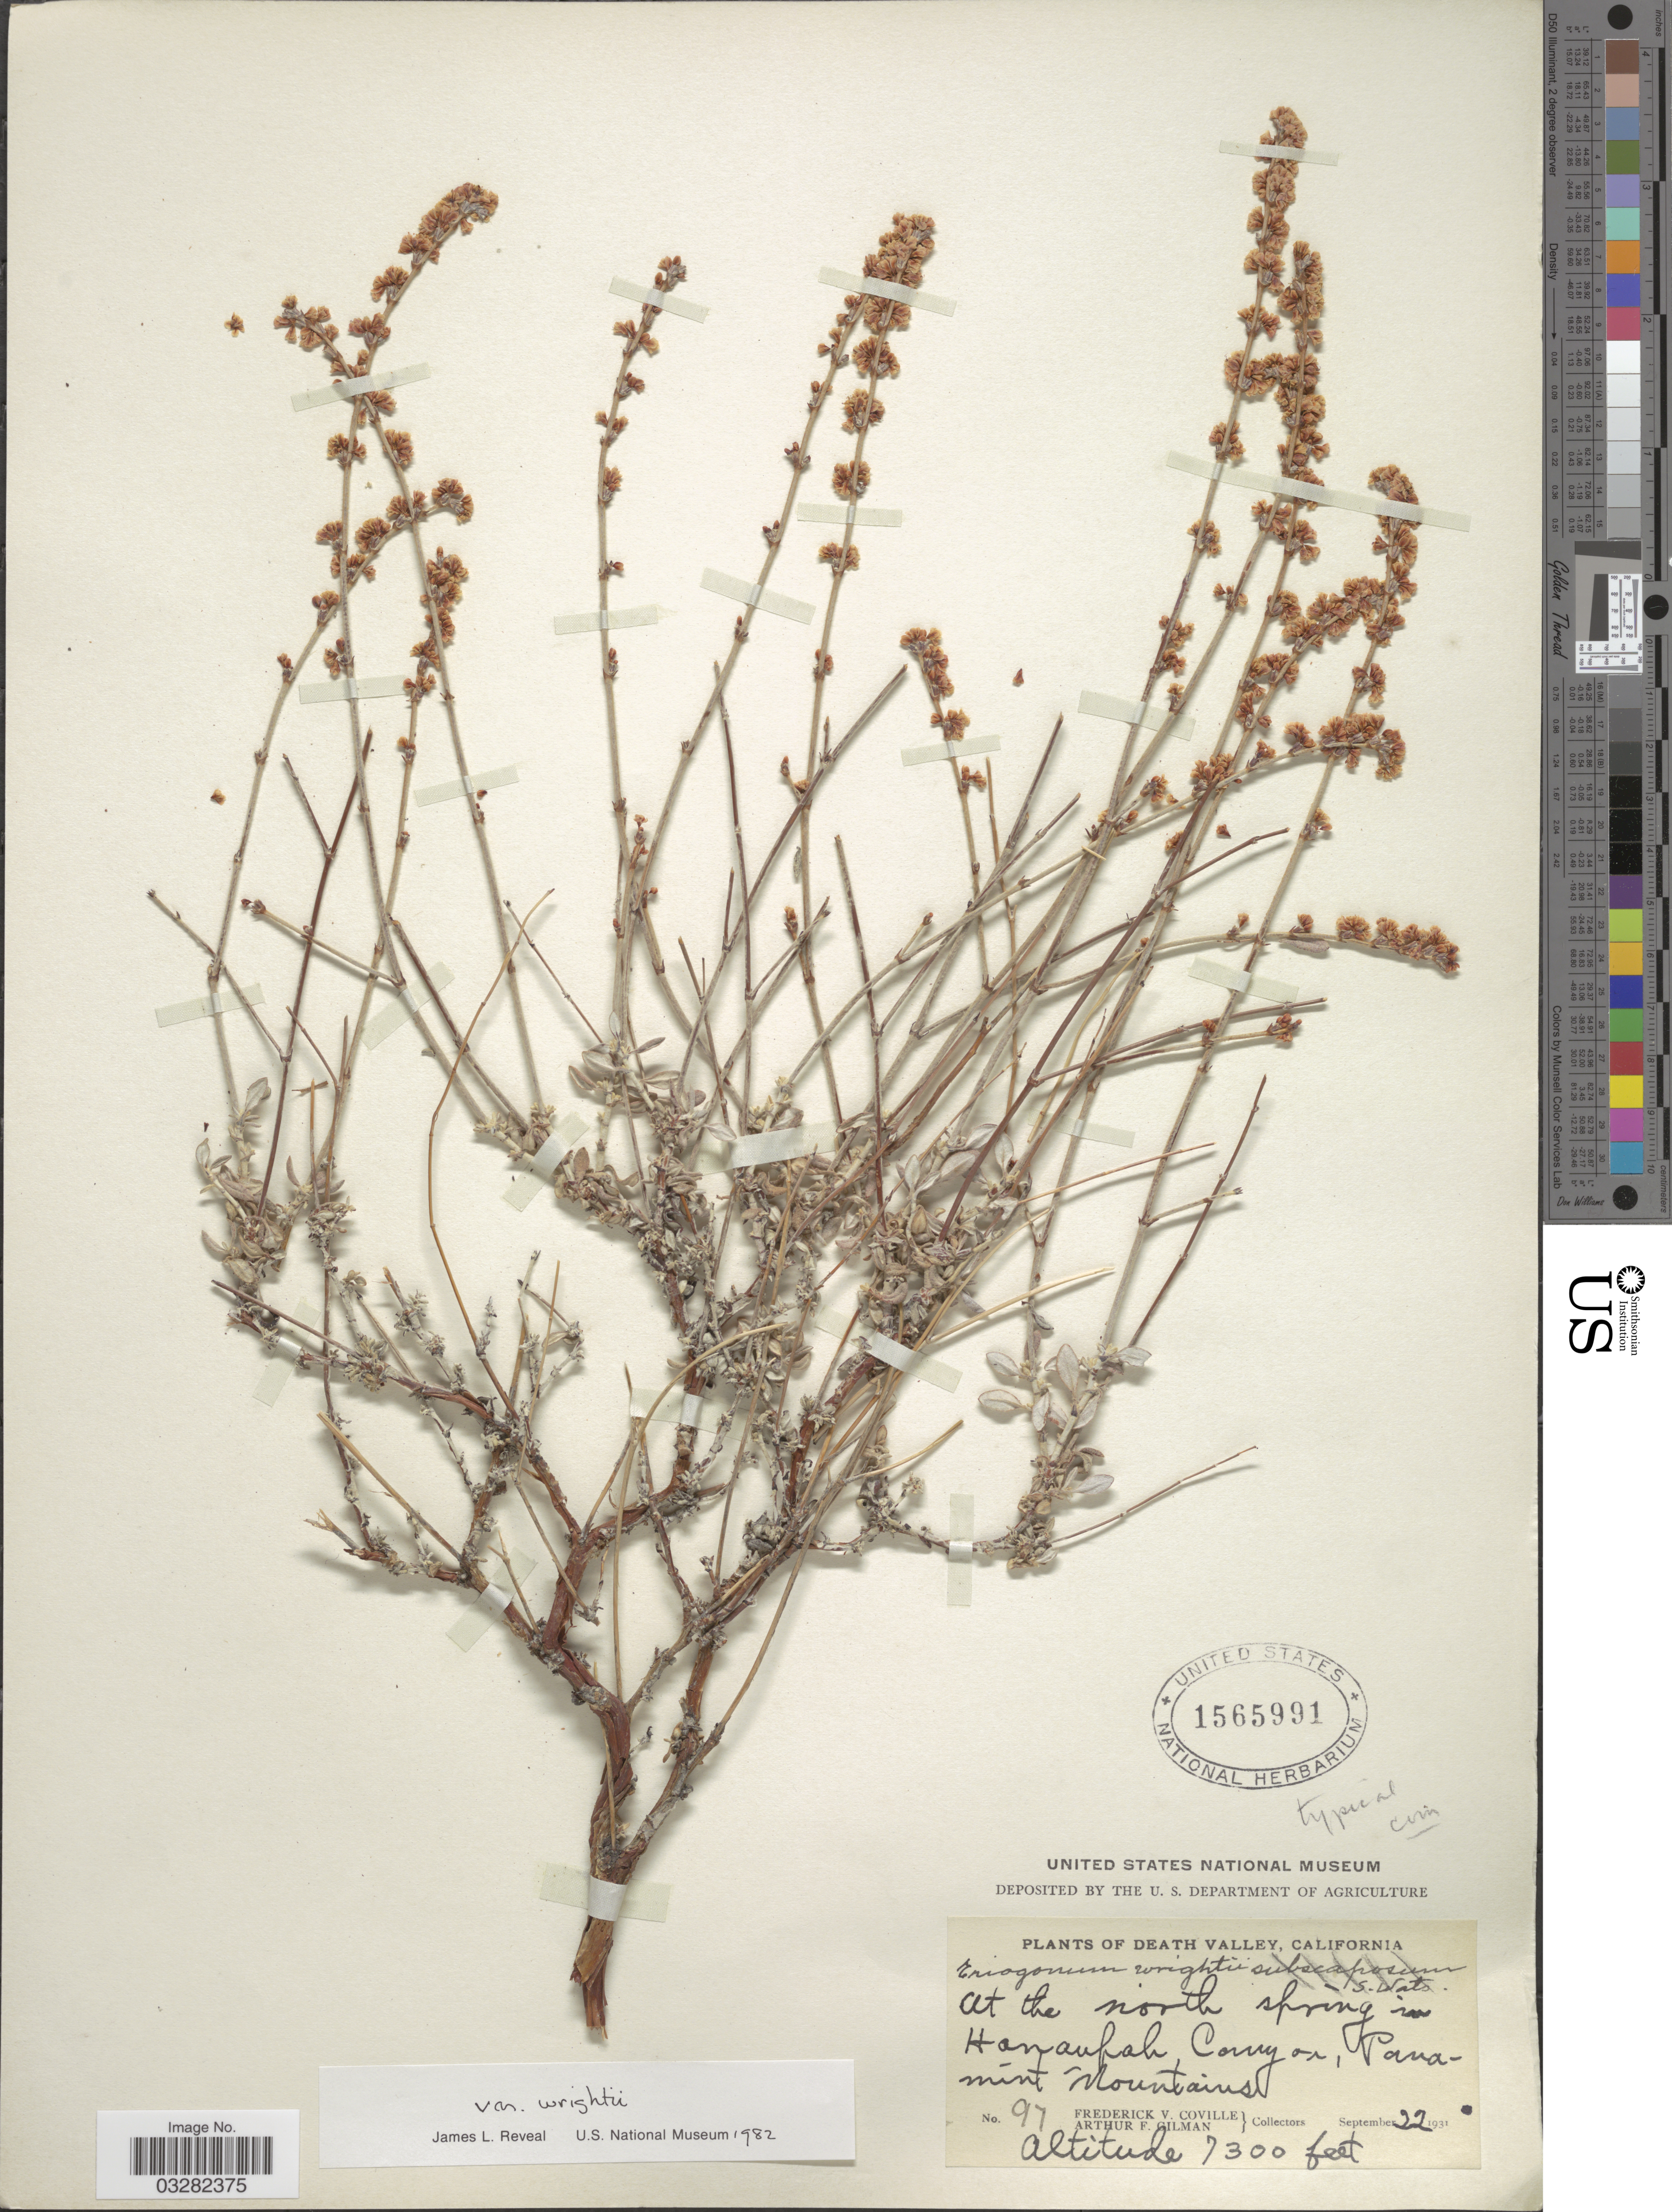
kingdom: Plantae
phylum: Tracheophyta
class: Magnoliopsida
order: Caryophyllales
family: Polygonaceae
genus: Eriogonum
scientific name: Eriogonum wrightii var. wrightii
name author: Torr. ex Benth.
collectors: F. V. Coville & A. Gilman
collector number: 97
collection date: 1931-09-22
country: United States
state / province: California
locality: Death Valley. At the north spring in Hanaupah Canyon, Panamint Mountains.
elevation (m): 2225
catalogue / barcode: US 1565991